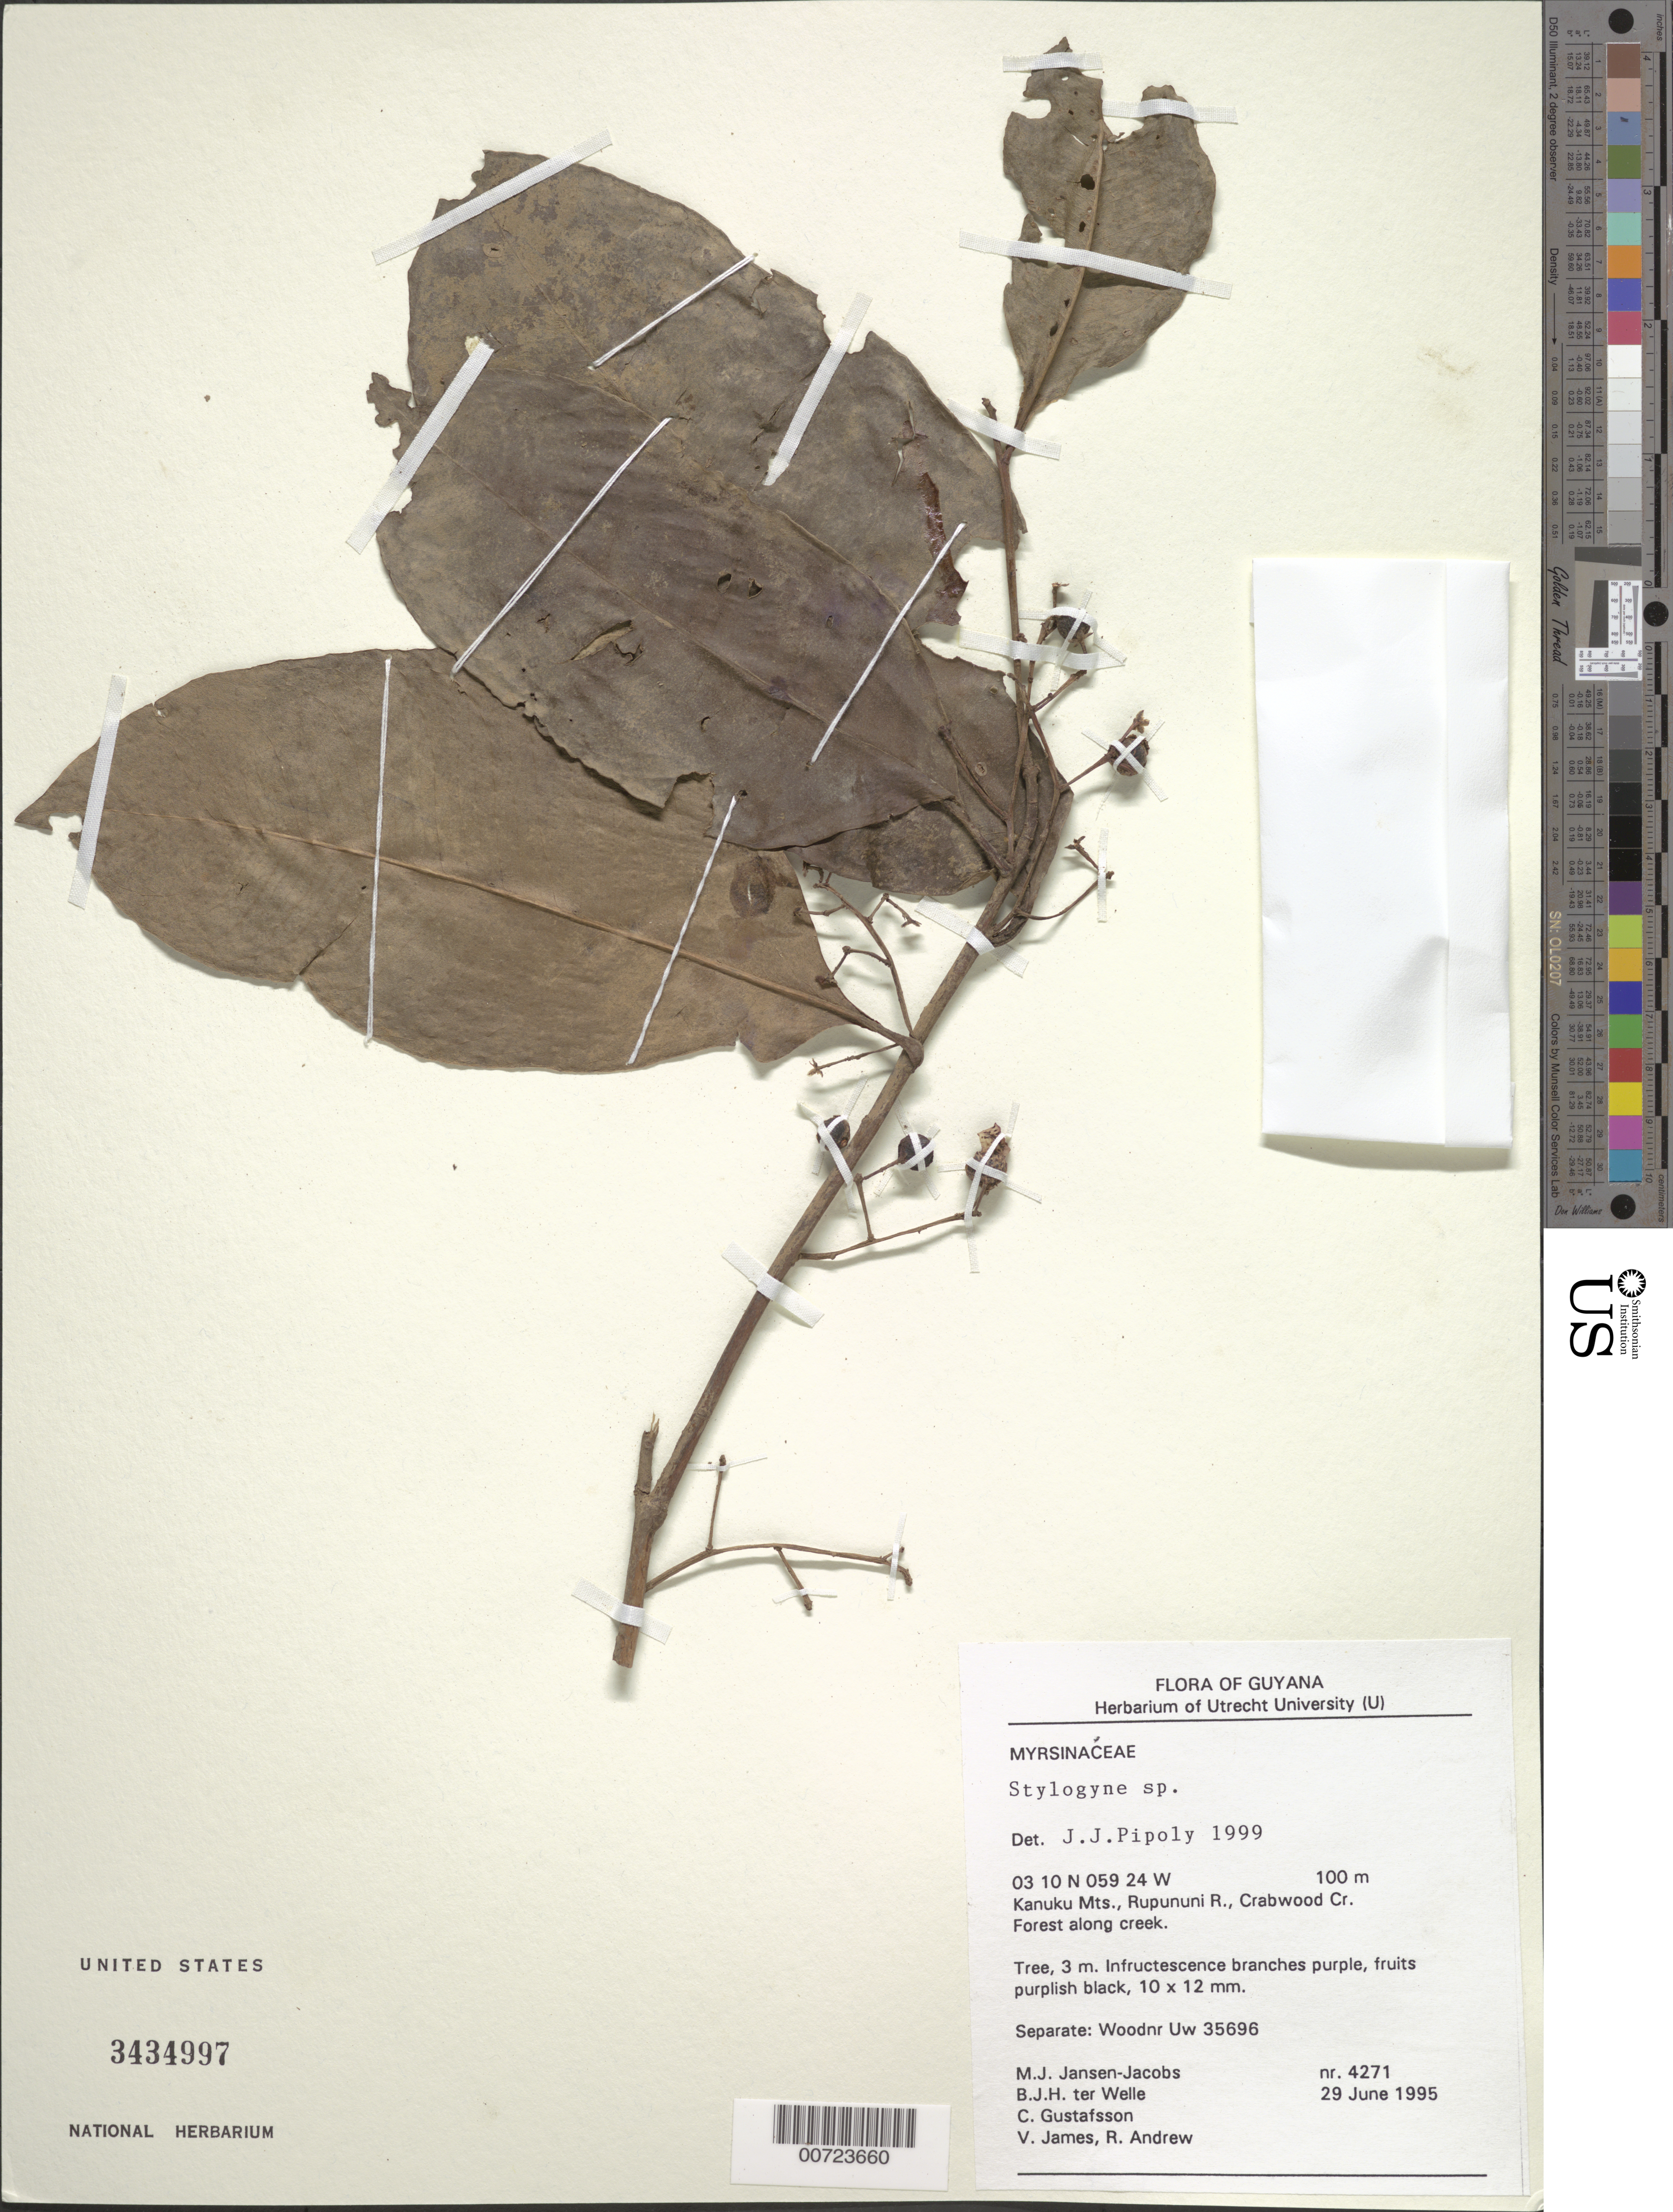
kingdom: Plantae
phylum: Tracheophyta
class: Magnoliopsida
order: Ericales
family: Primulaceae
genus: Stylogyne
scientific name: Stylogyne sp.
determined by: Pipoly, J. J., III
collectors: M. J. Jansen-Jacobs, B. Welle, C. G. Gustafsson, V. James & R. Andrew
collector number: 4271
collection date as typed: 29-Jun-95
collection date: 1995-06-29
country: Guyana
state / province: U. Takutu-U. Essequibo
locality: Crabwood Creek, Rupununi River, Kanuku Mts.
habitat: Forest along creek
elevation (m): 100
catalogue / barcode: US 3434997